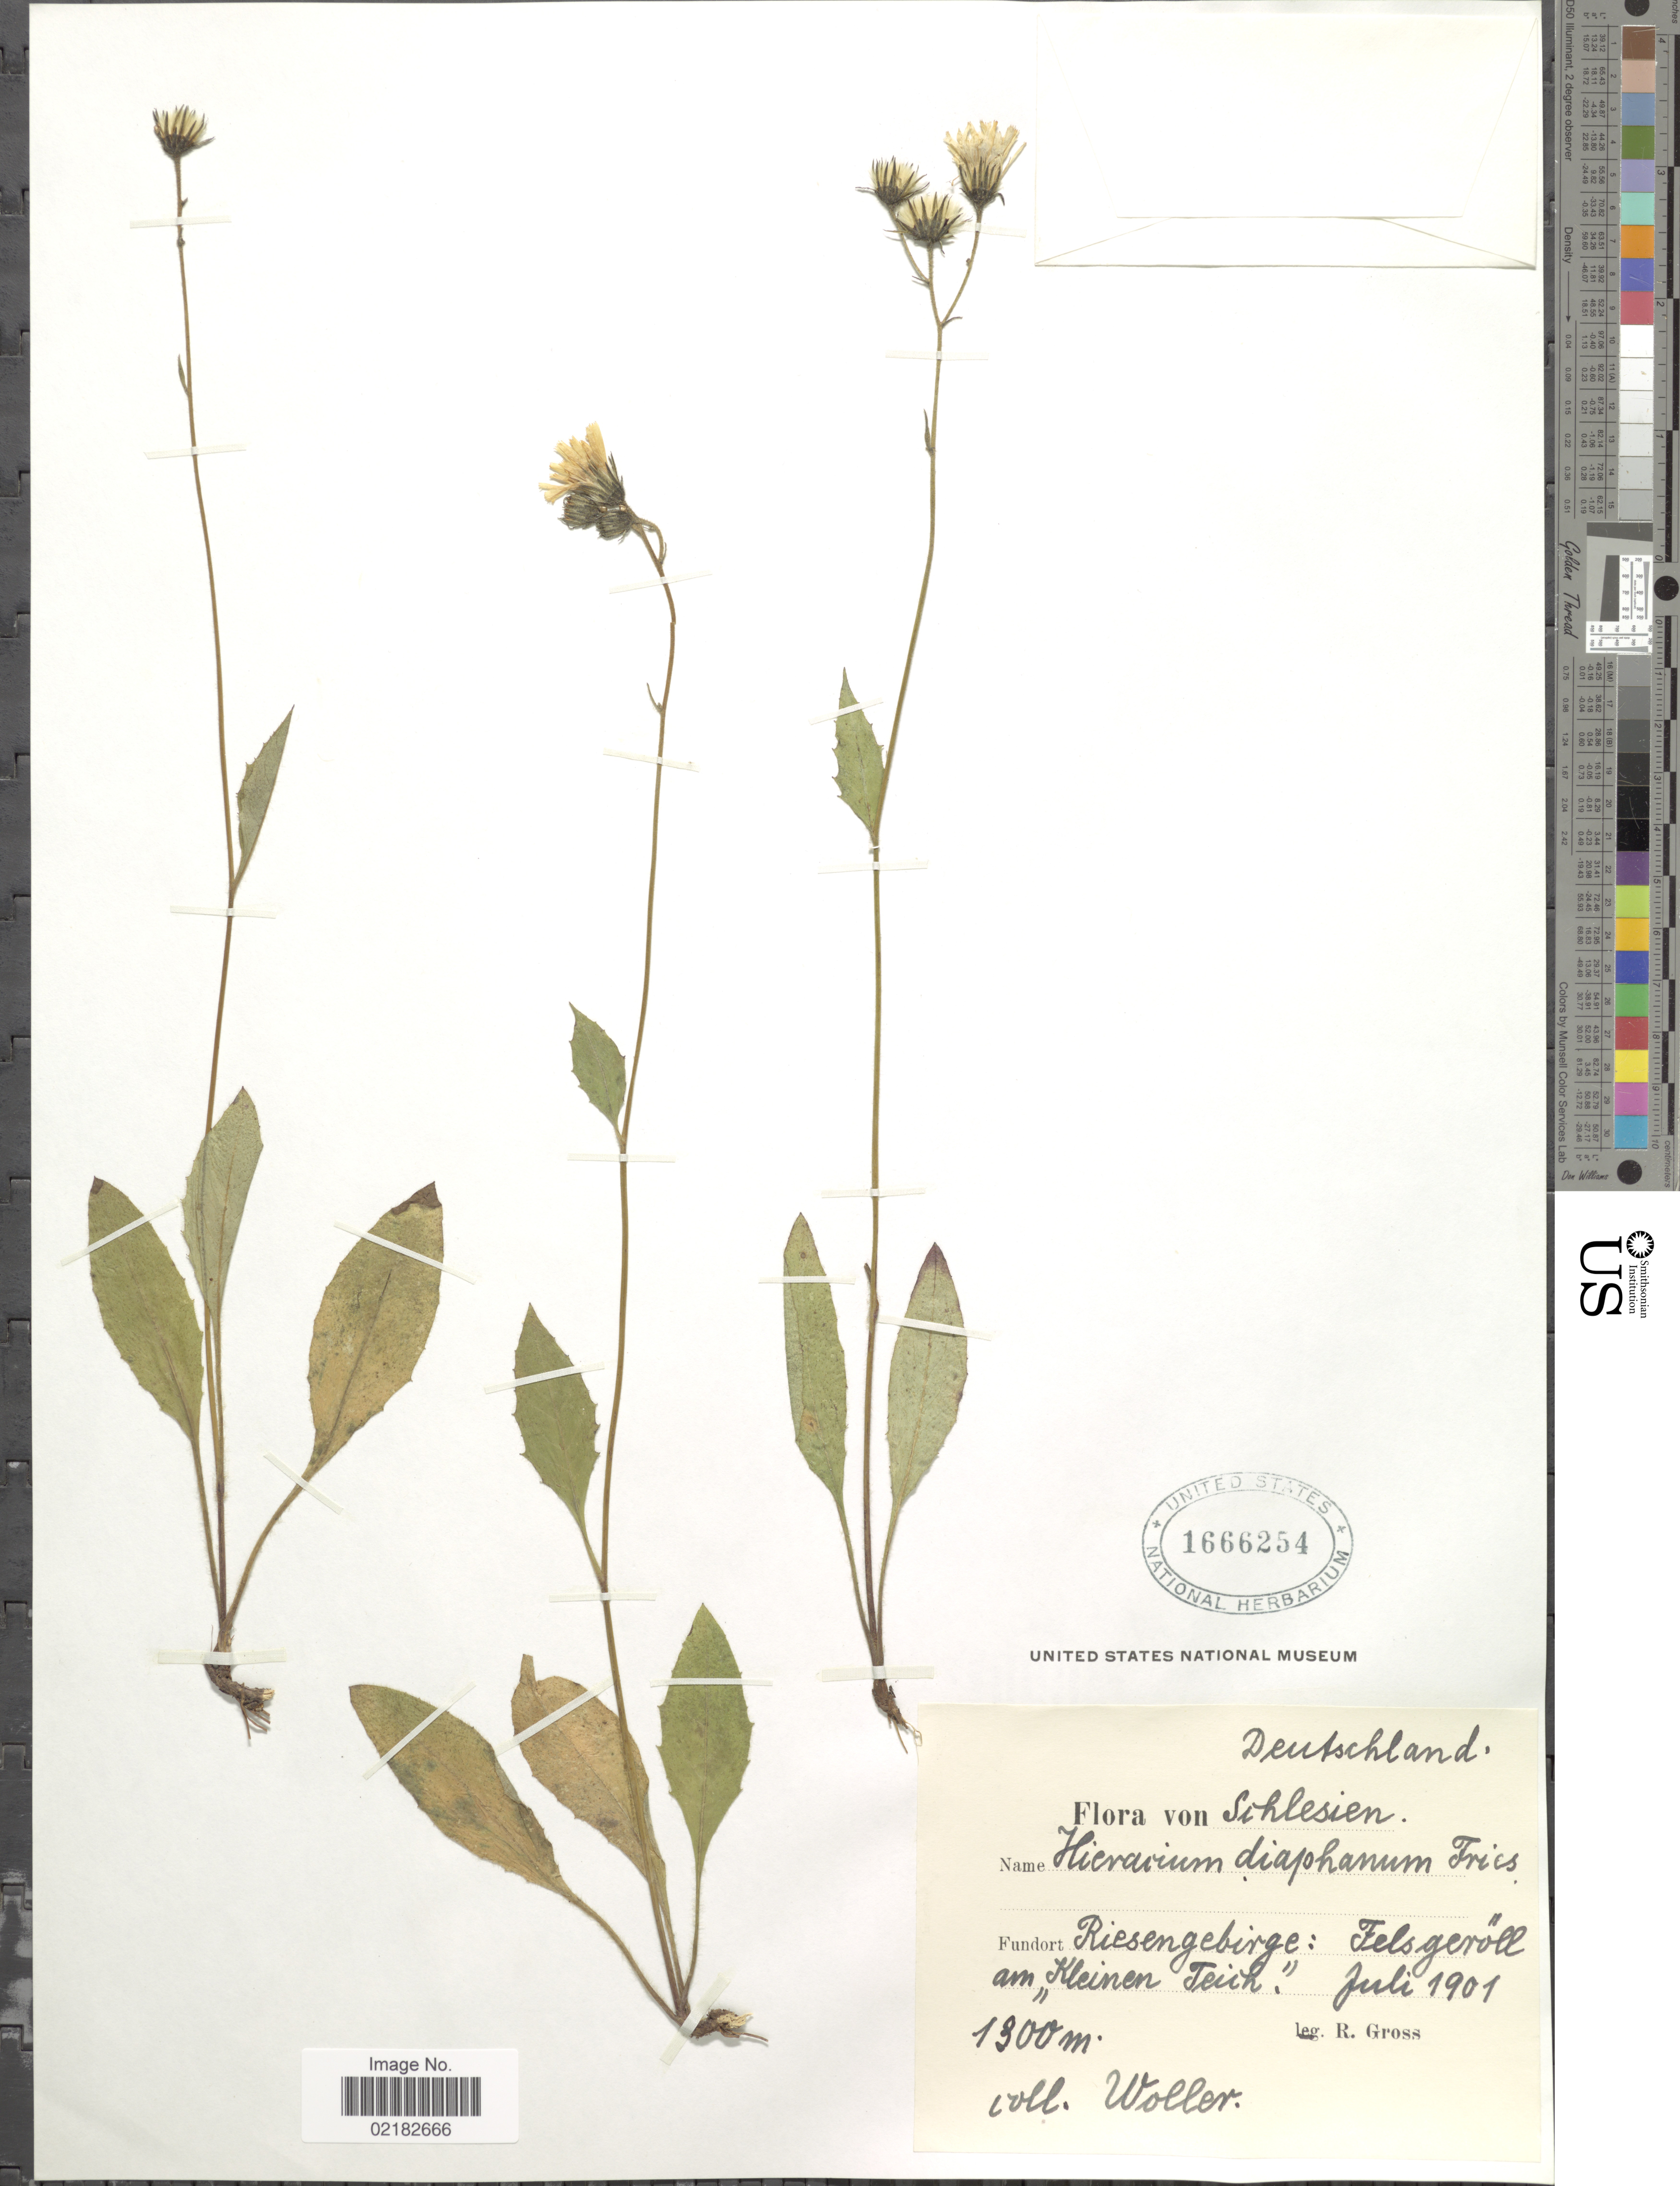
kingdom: Plantae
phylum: Tracheophyta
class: Magnoliopsida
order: Asterales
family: Asteraceae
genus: Hieracium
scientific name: Hieracium diaphanum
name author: Fr.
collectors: F. Woller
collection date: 1901-07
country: Germany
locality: Schlesien. Riesengebirge; Felsgeroll am Kleinen Teich. [interpreted]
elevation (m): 1300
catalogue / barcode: US 1666254